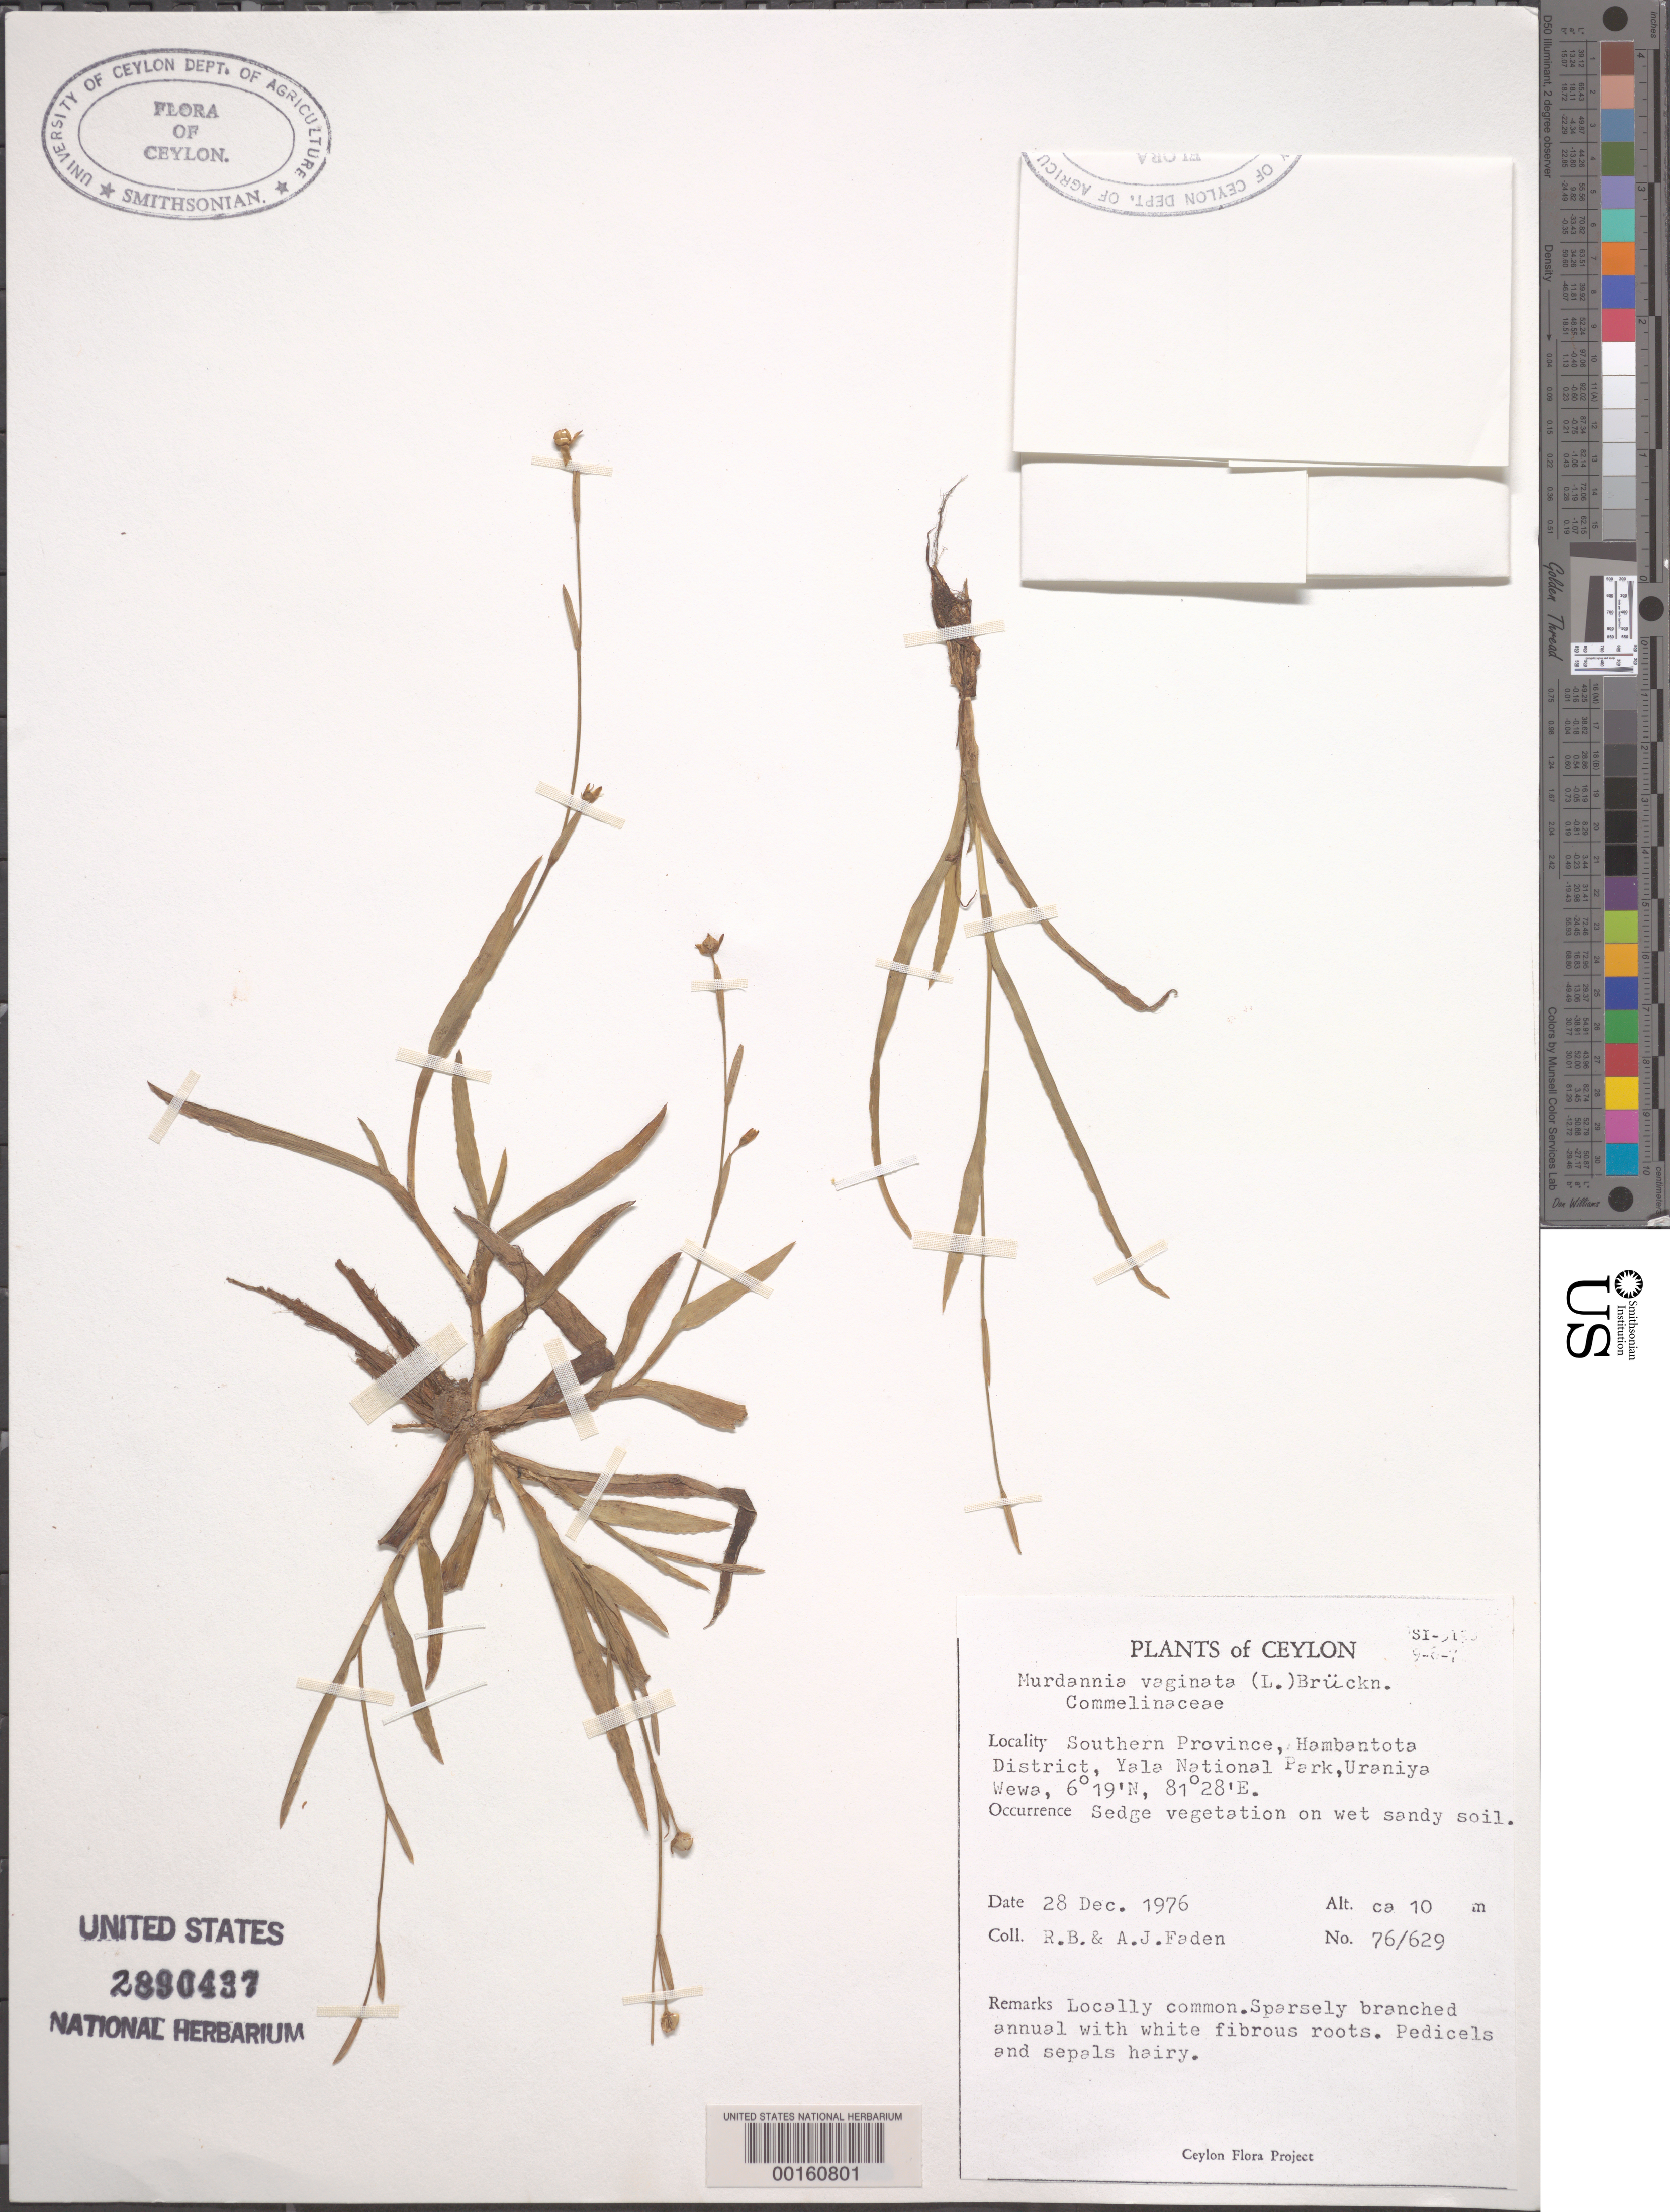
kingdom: Plantae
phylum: Tracheophyta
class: Liliopsida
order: Commelinales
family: Commelinaceae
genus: Murdannia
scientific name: Murdannia vaginata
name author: (L.) G. Brückn.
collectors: R. B. Faden & A. J. Faden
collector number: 76/629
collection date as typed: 28 Dec 1976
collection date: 1976-12-28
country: Sri Lanka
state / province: Southern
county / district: Hambantota Dist.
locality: Yala national park, uraniya wewa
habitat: Sedge vegitation on wet, sandy soil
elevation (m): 10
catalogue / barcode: US 2890437